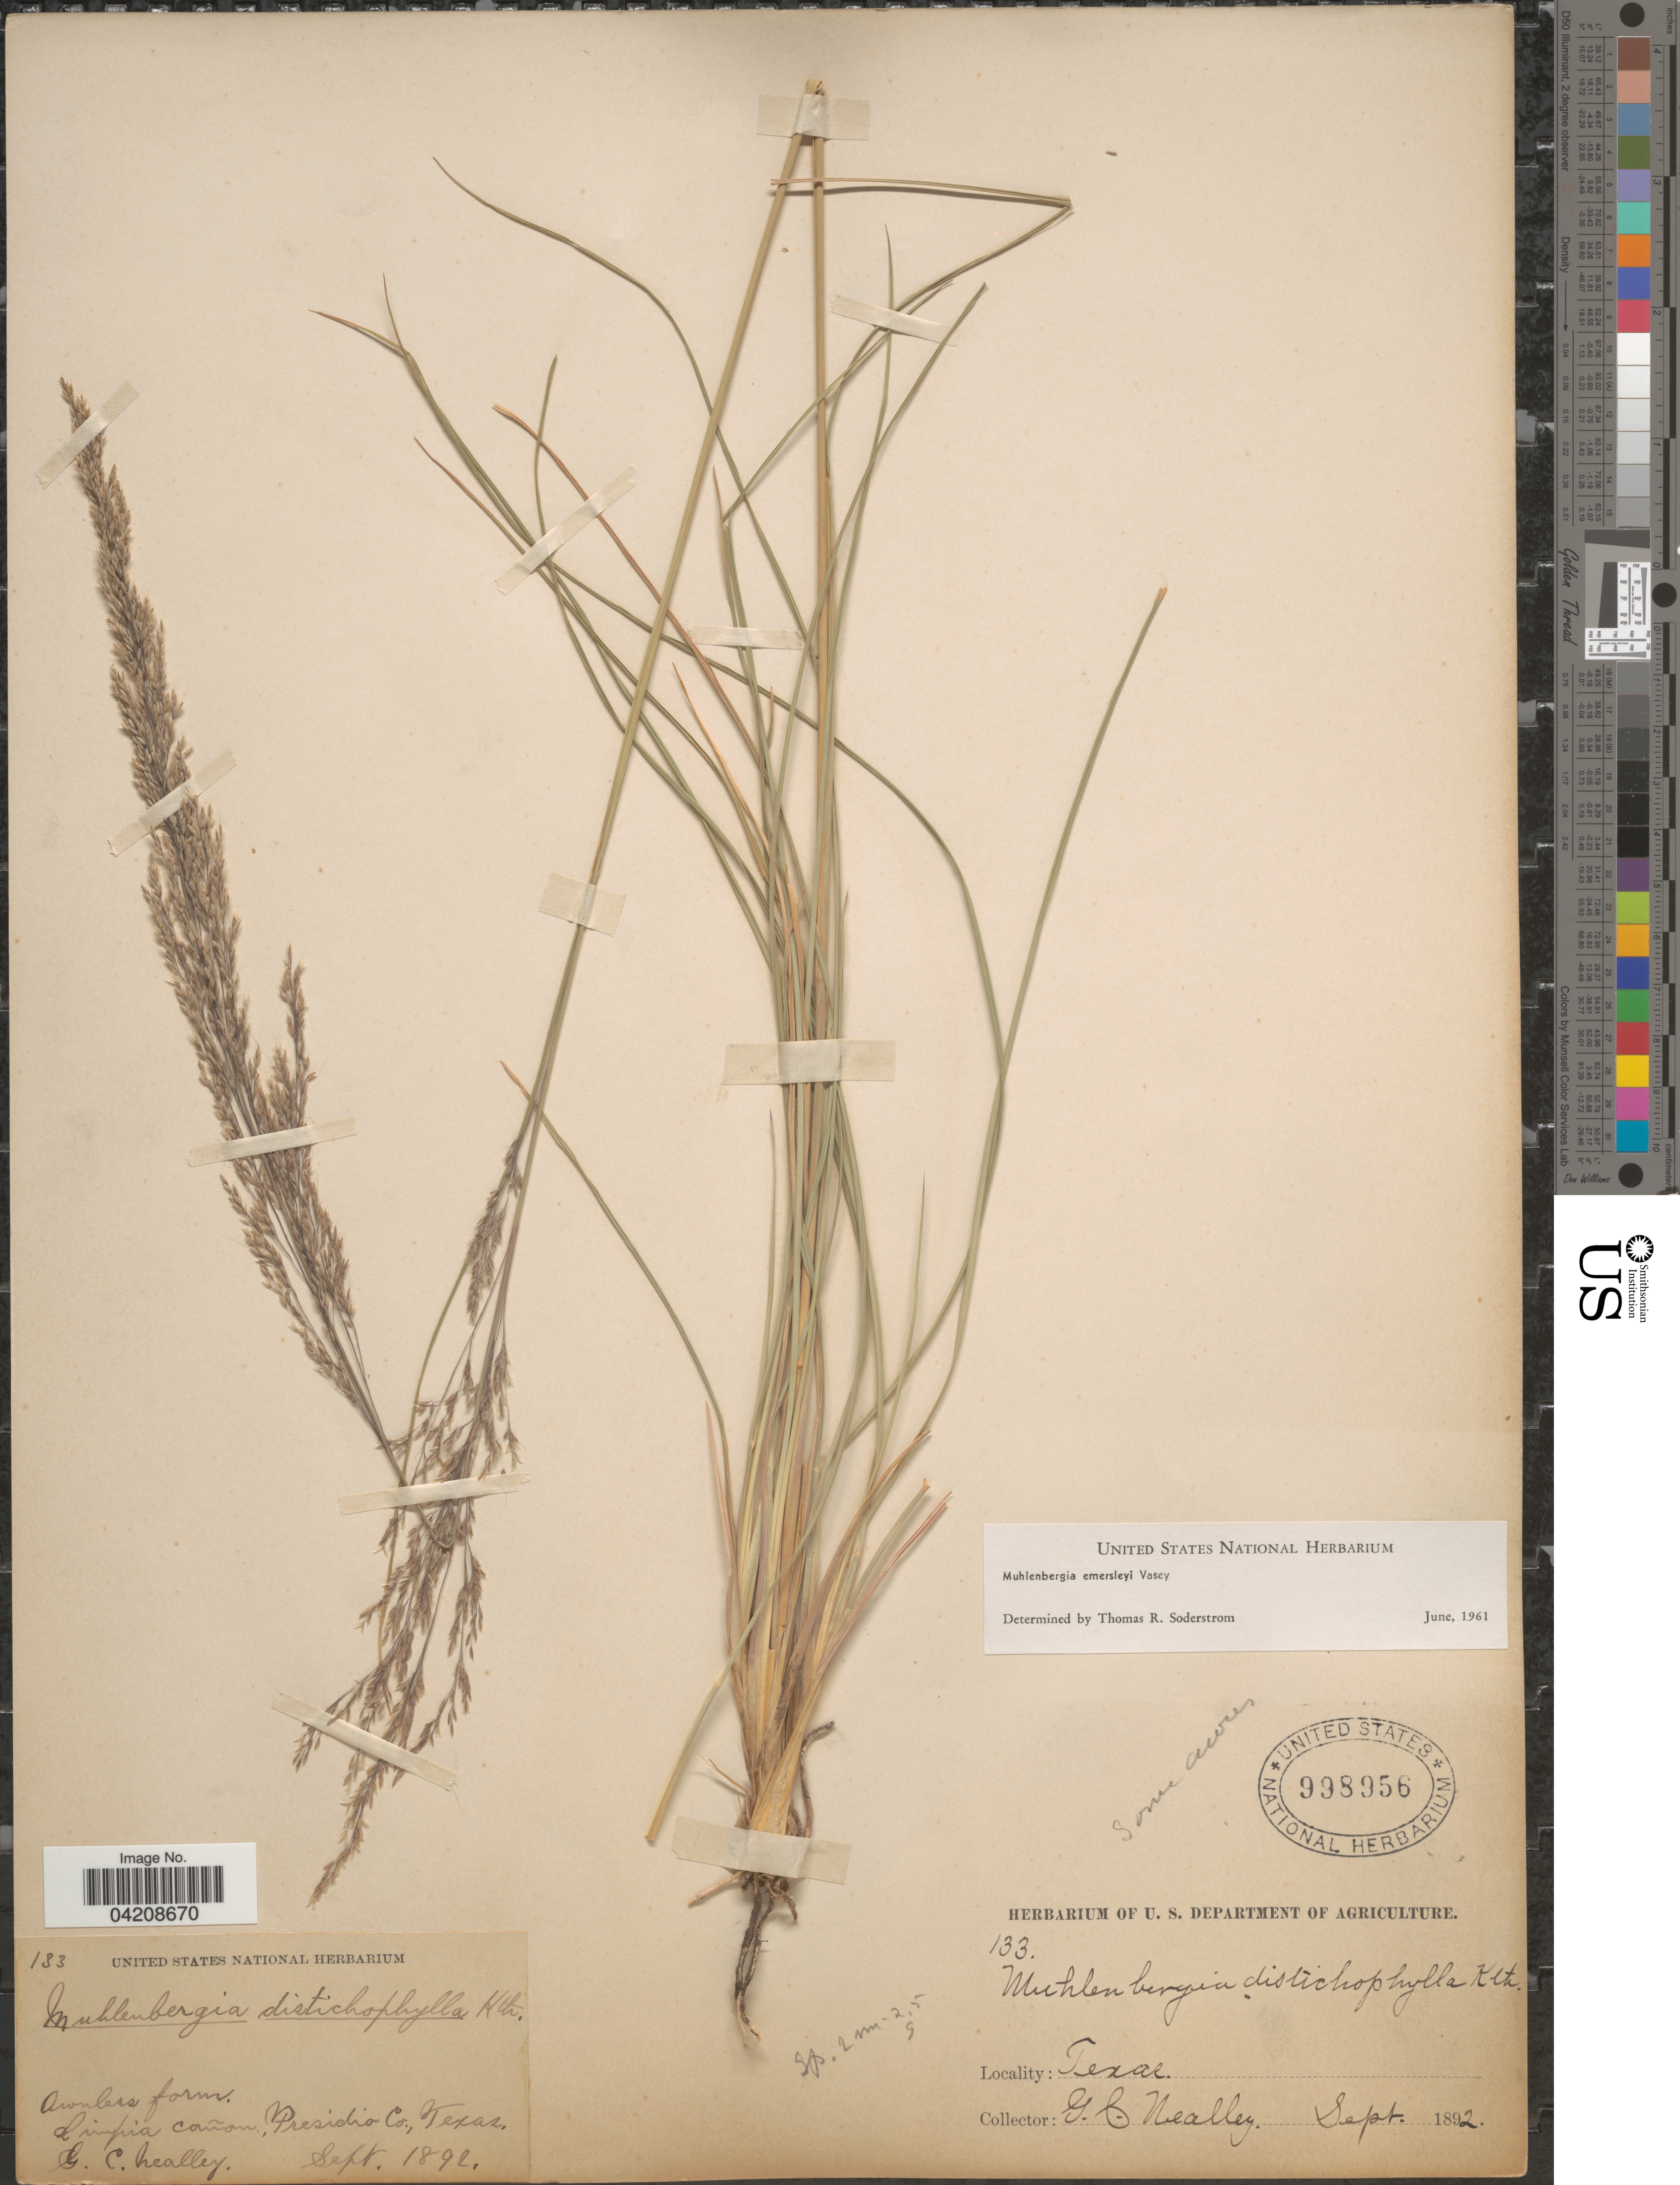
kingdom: Plantae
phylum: Tracheophyta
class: Liliopsida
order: Poales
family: Poaceae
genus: Muhlenbergia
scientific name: Muhlenbergia emersleyi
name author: Vasey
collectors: G. C. Nealley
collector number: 133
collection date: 1892-09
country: United States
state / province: Texas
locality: Limpia cañon, Presidio Co.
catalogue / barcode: US 998956